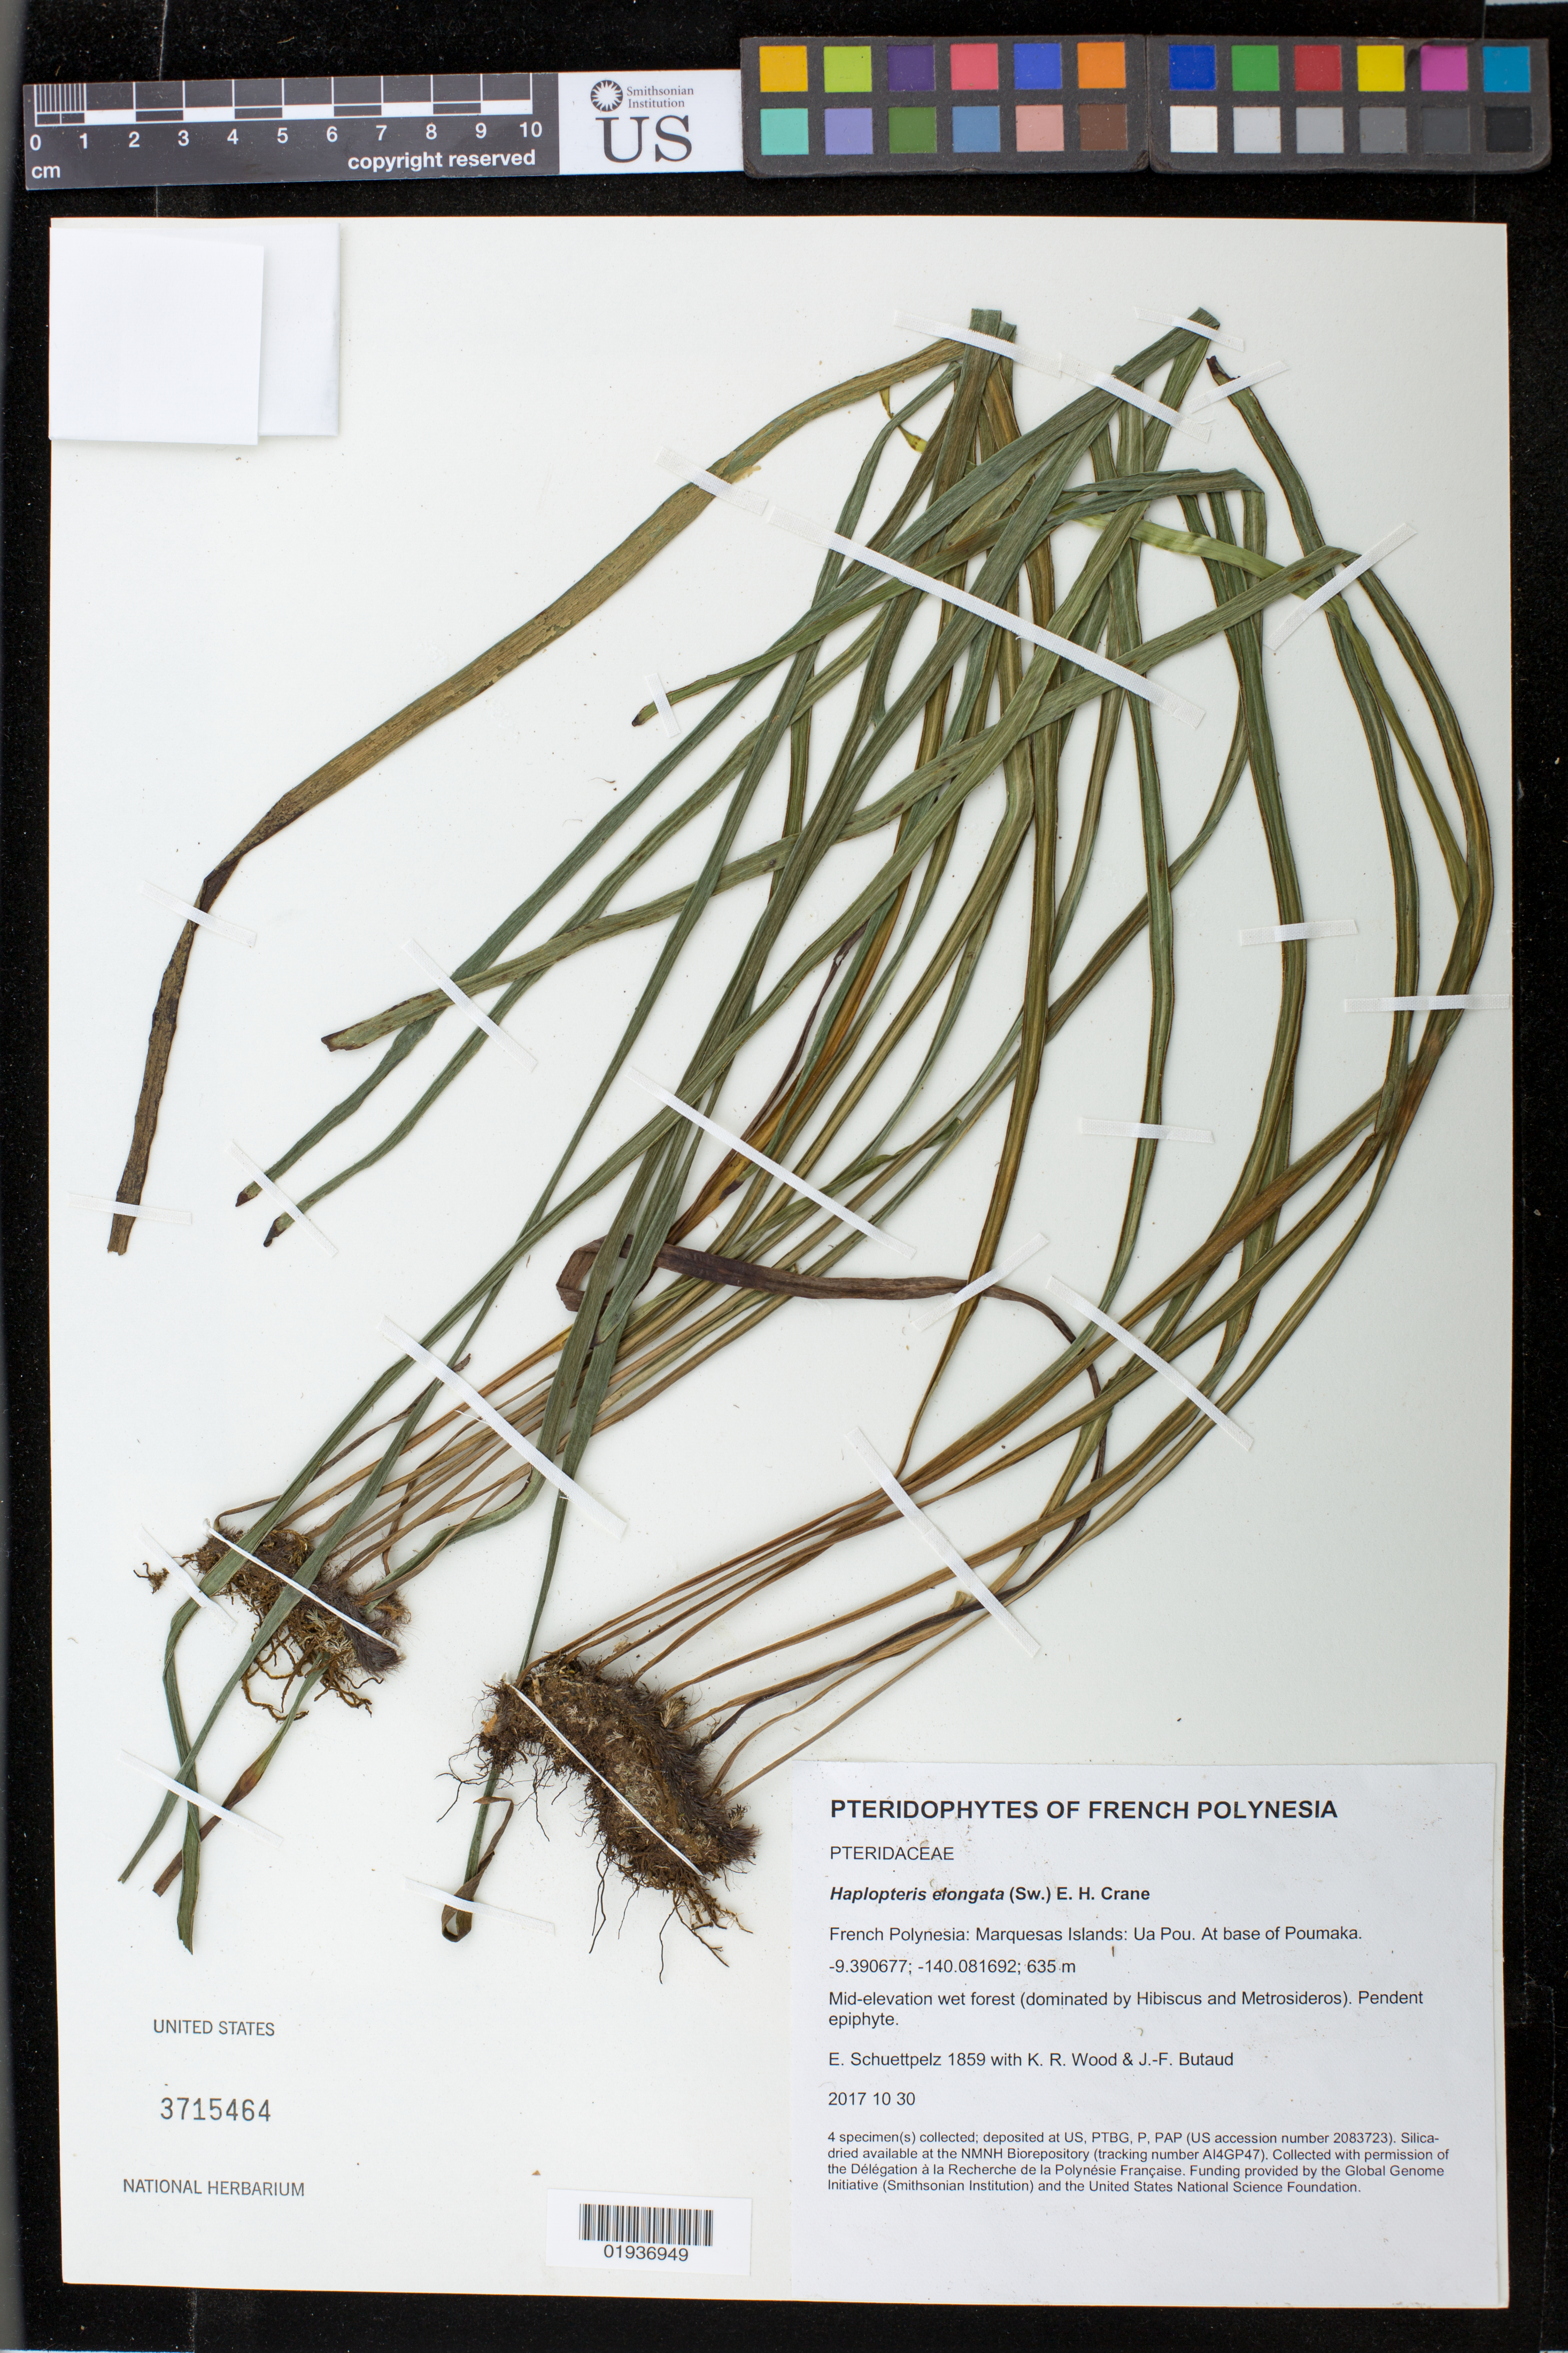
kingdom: Plantae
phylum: Tracheophyta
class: Polypodiopsida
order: Polypodiales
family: Pteridaceae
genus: Haplopteris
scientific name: Haplopteris elongata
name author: (Sw.) Crane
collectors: E. Schuettpelz, K. R. Wood & J. -F. Butaud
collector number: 1859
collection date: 2017-10-30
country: French Polynesia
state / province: Marquesas Islands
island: Ua Pou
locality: At base of Poumaka.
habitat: Mid-elevation wet forest (dominated by Hibiscus and Metrosideros).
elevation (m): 635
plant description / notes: Collected with permission of the Délégation à la Recherche de la Polynésie Française. Funding provided by the Global Genome Initiative (Smithsonian Institution) and the United States National Science Foundation. Silica dried tissue stored at AI4GP47 in the NMNH Biorepository, Smithsonian Institution.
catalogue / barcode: US 3715464